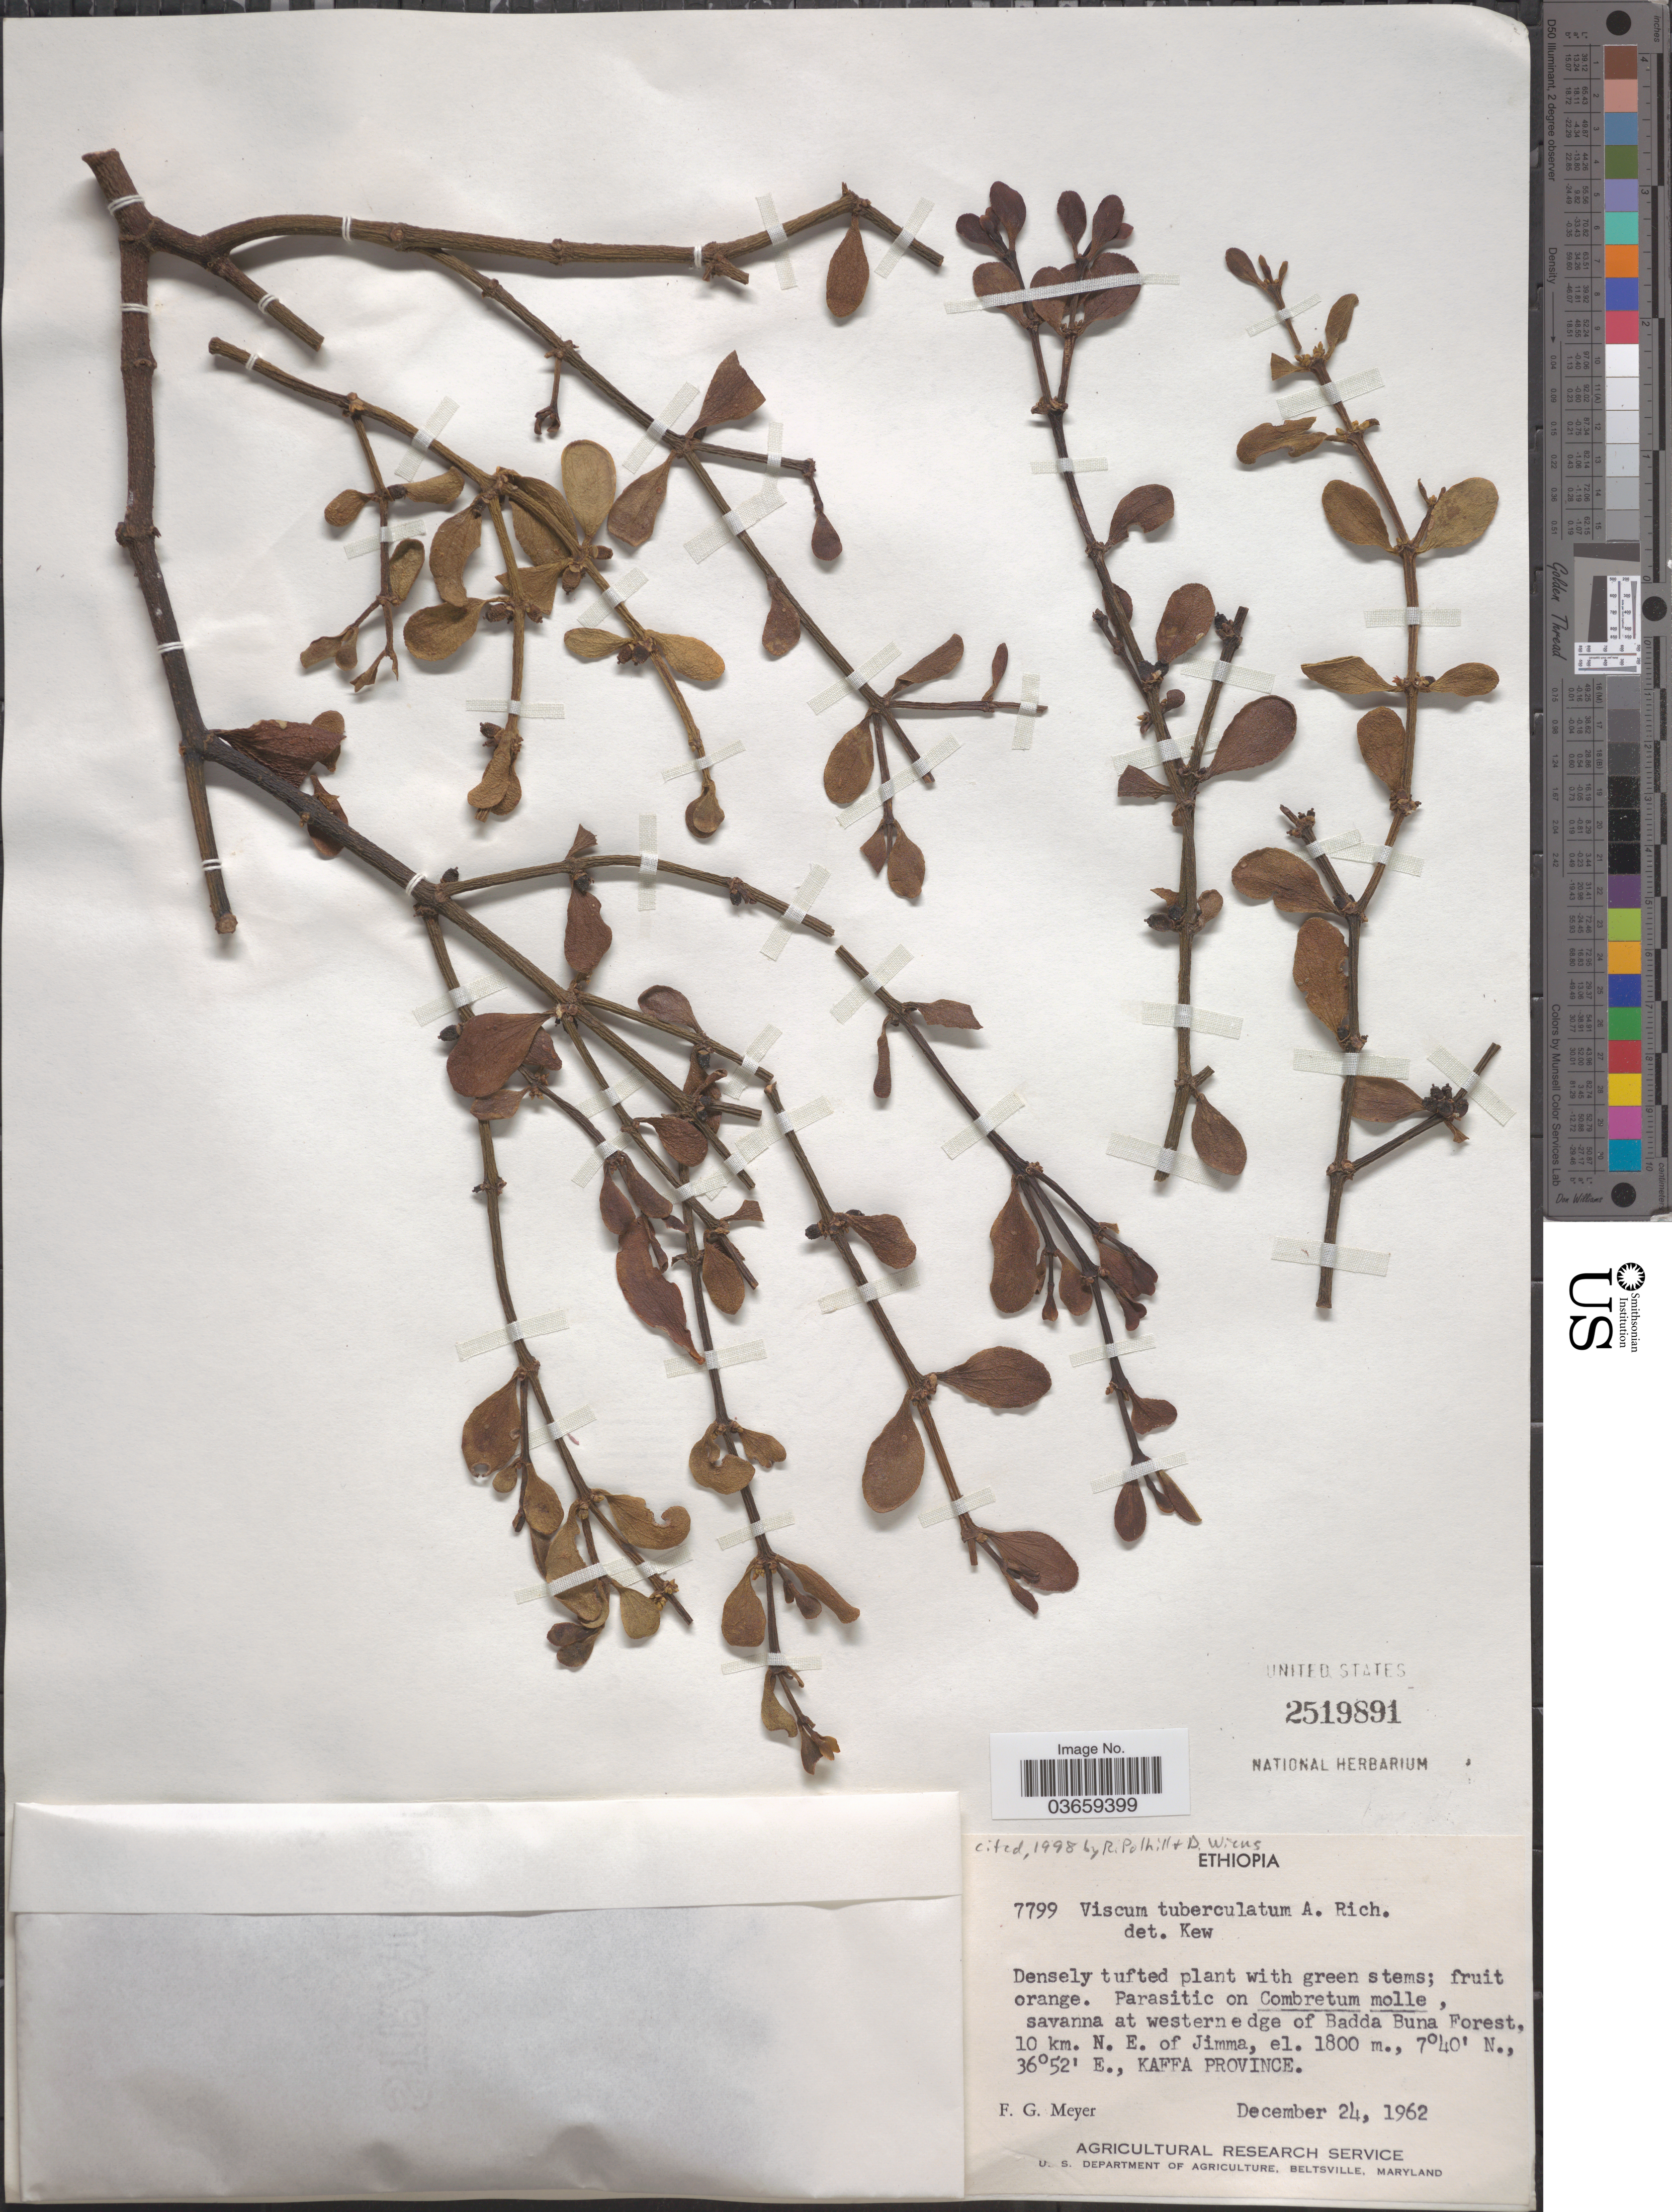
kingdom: Plantae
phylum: Tracheophyta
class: Magnoliopsida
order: Santalales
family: Viscaceae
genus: Viscum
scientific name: Viscum tuberculatum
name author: A. Rich.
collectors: F. G. Meyer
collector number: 7799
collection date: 1962-12-24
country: Ethiopia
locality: Savanna at western edge of Badda Buna Forest, 10 km. N.E. of Jimma, Kaffa Province.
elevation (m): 1800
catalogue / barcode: US 2519891